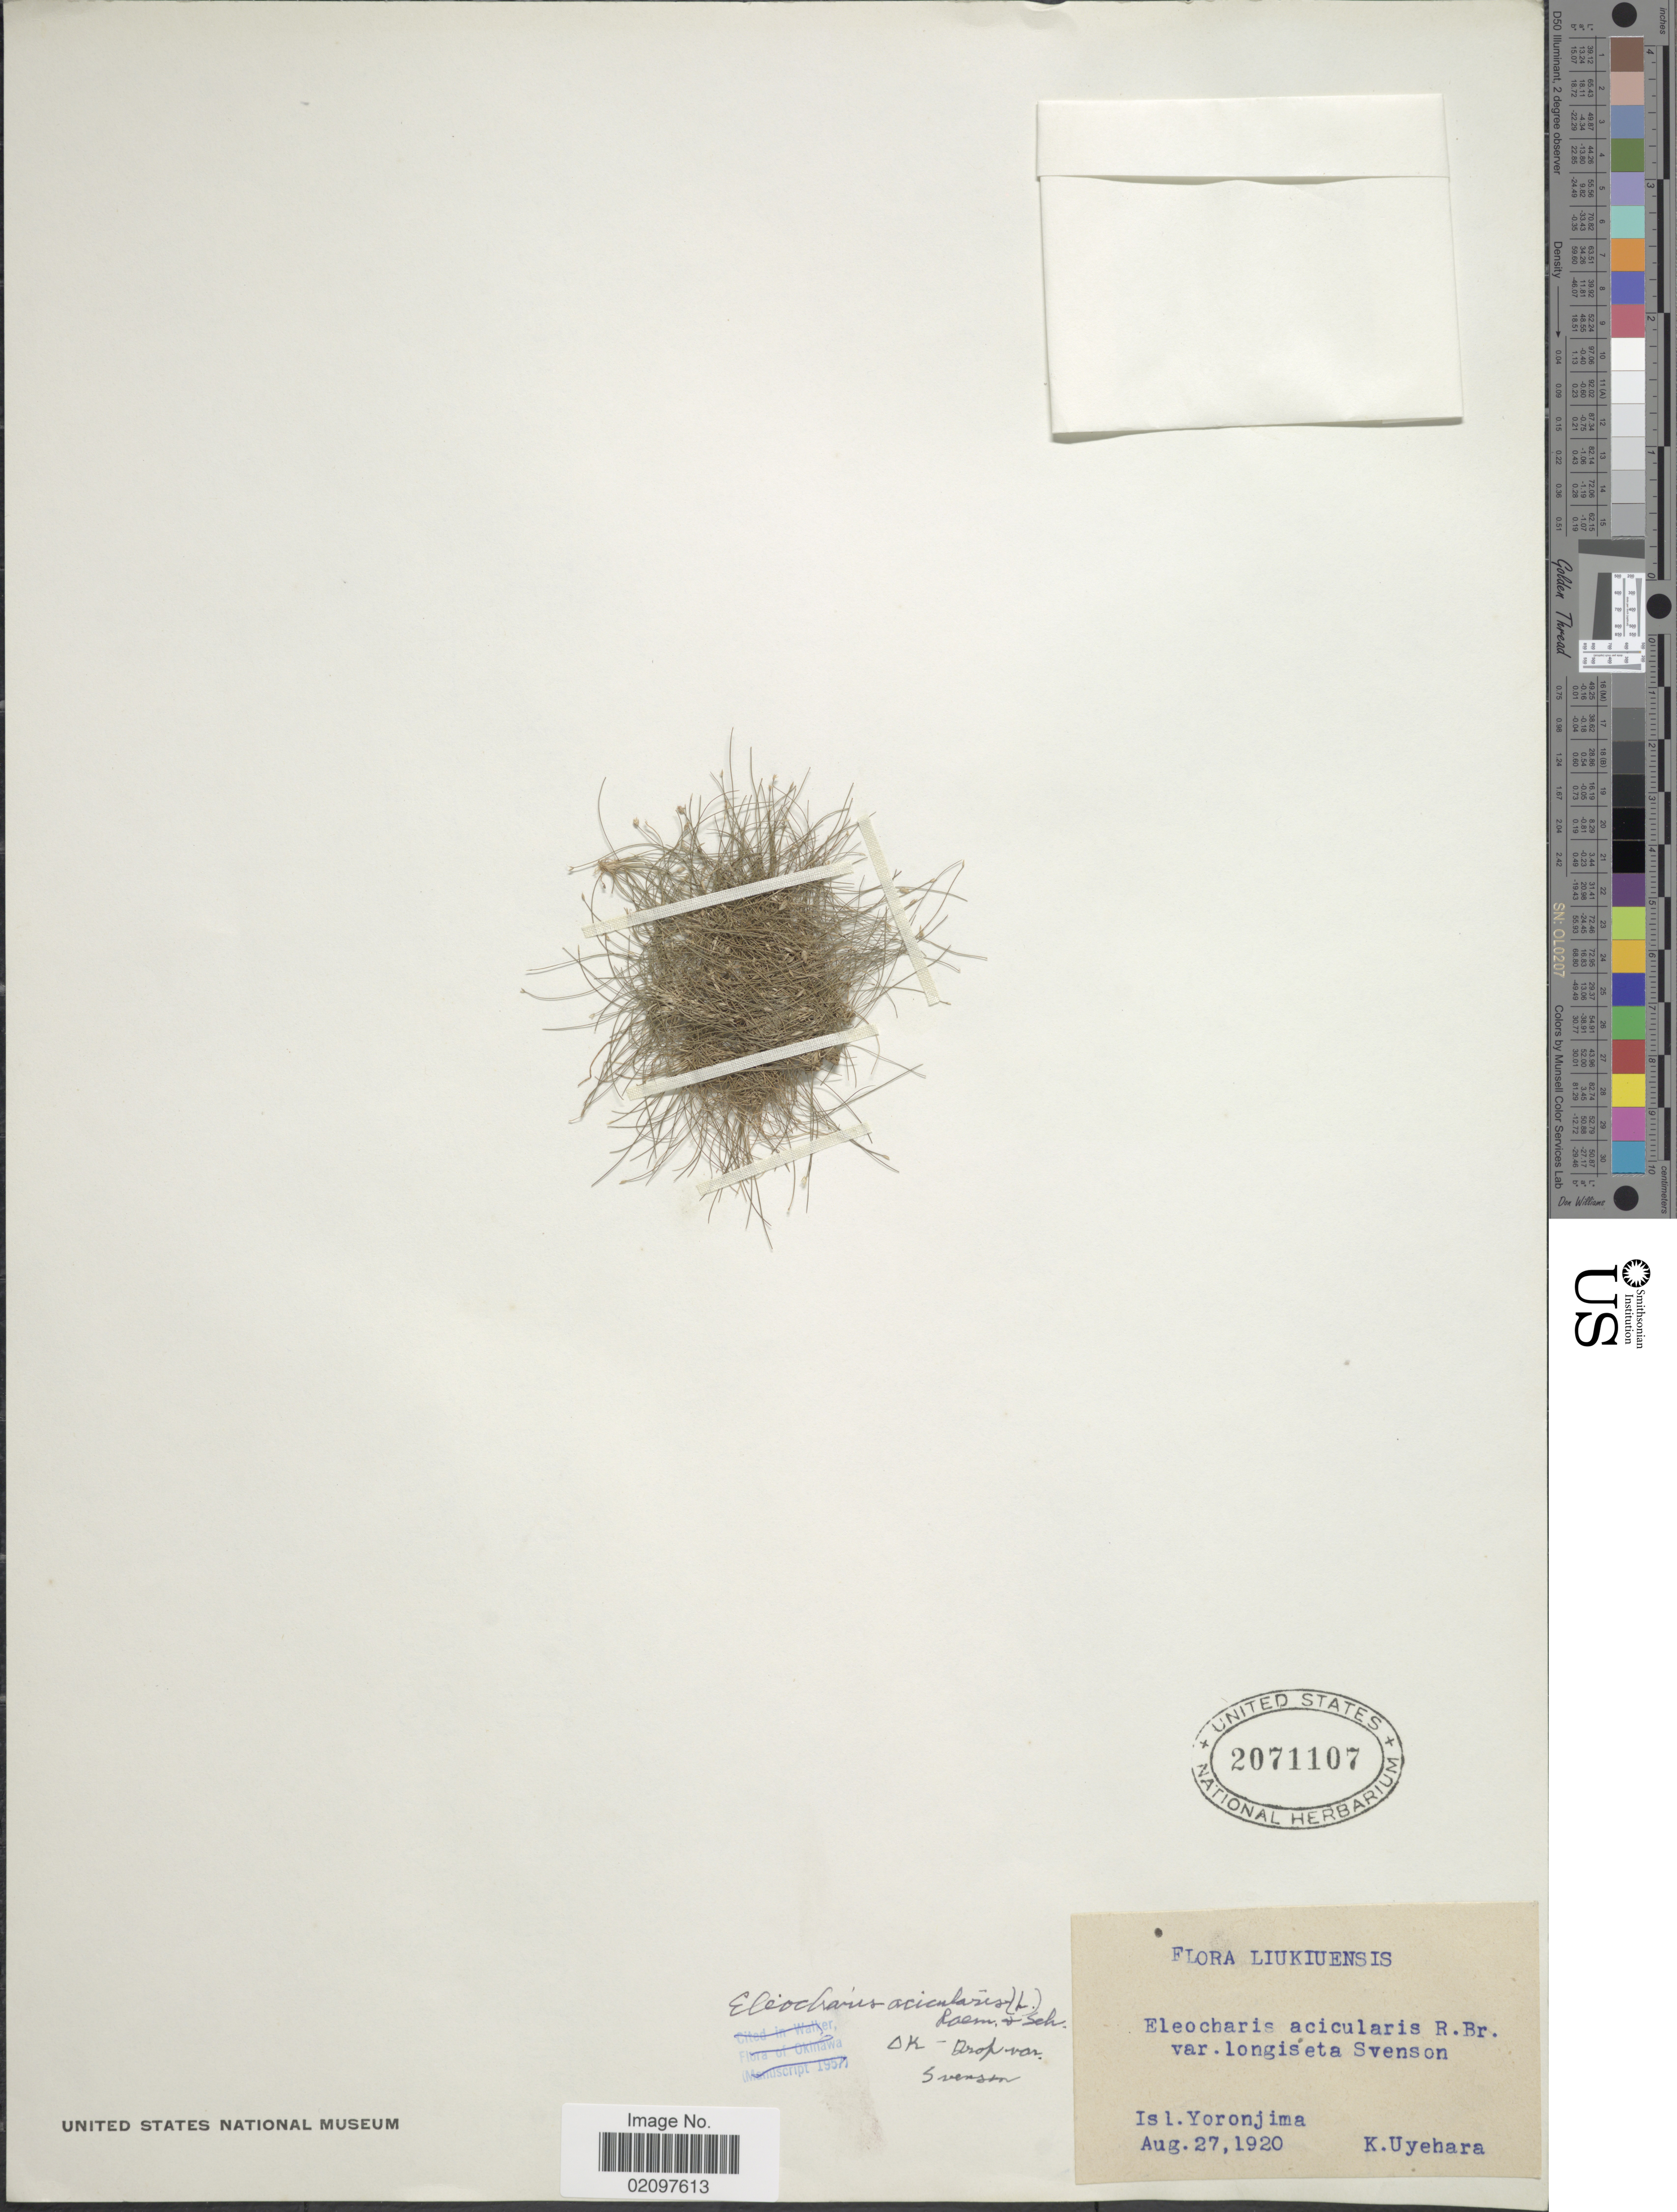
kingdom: Plantae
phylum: Tracheophyta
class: Liliopsida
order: Poales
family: Cyperaceae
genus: Eleocharis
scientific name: Eleocharis acicularis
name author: (L.) Roem. & Schult.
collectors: K. Uyehara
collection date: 1920-08-27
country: Japan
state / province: Okinawa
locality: Liukiuensis, Isl. Yoronjima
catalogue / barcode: US 2071107